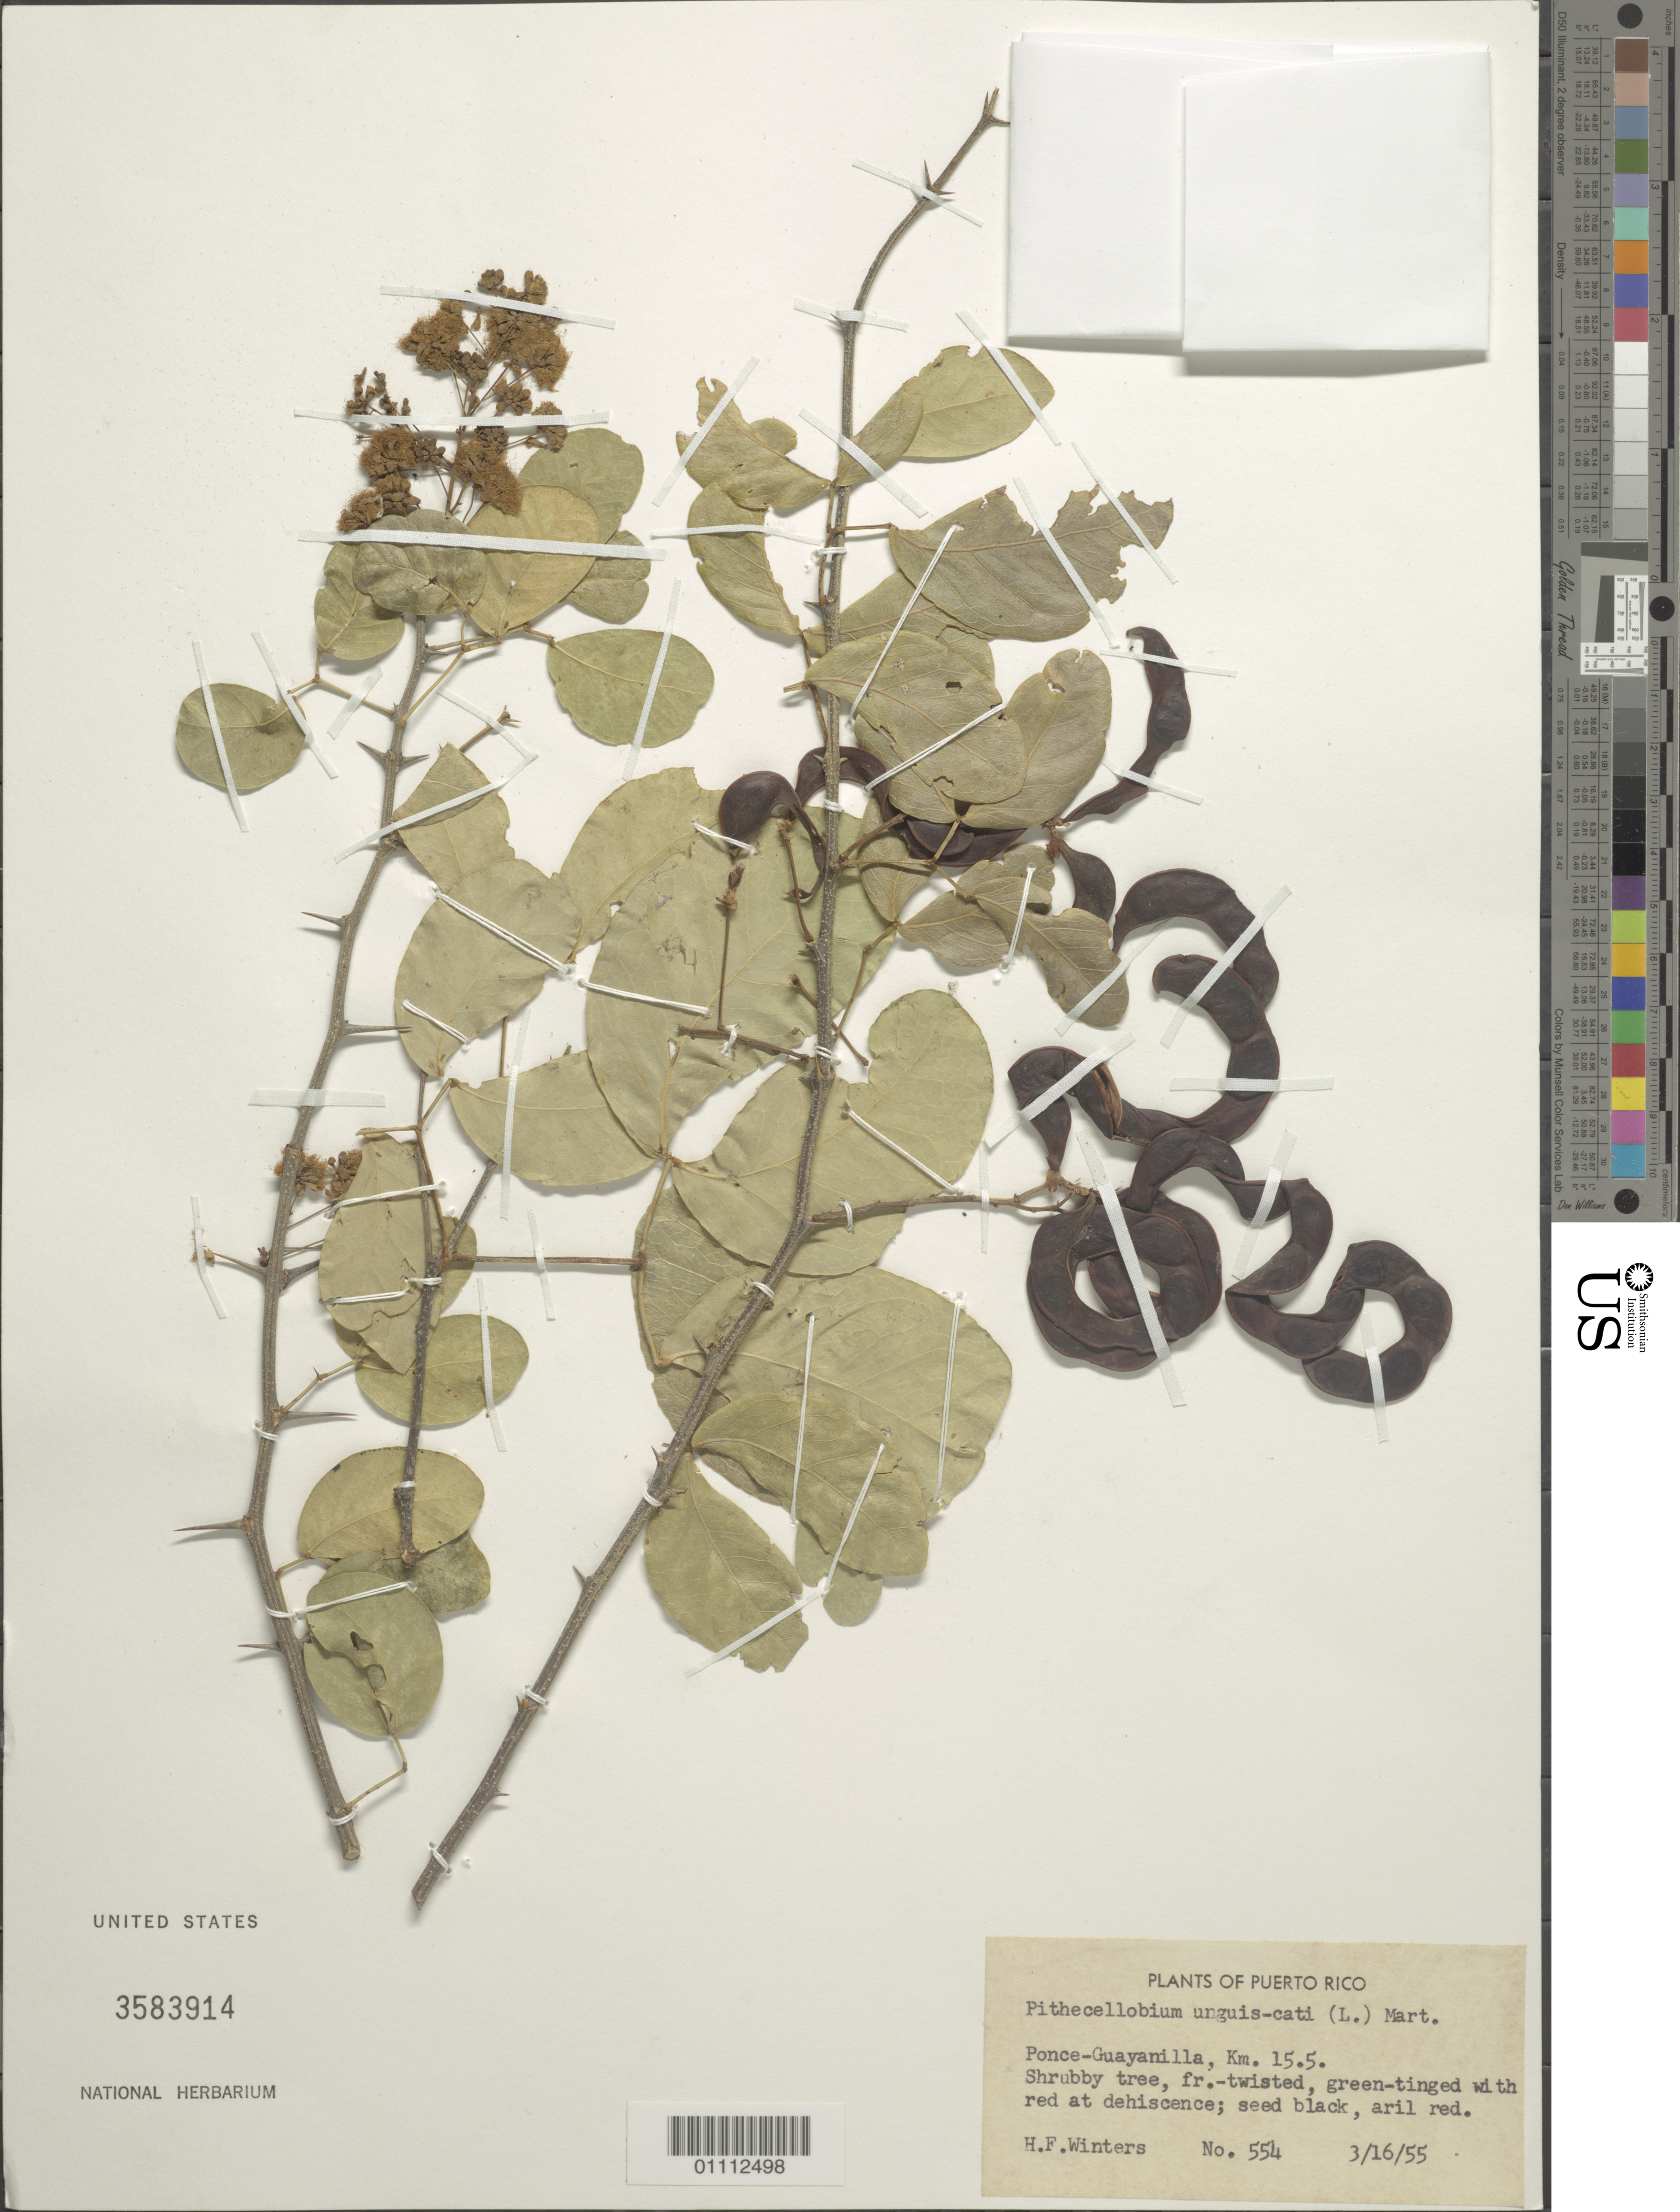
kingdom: Plantae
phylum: Tracheophyta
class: Magnoliopsida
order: Fabales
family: Fabaceae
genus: Pithecellobium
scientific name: Pithecellobium unguis-cati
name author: (L.) Benth.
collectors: H. Winters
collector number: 554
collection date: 1955-03-16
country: Puerto Rico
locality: Ponce-Guayanilla, km 15.5.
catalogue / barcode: US 3583914